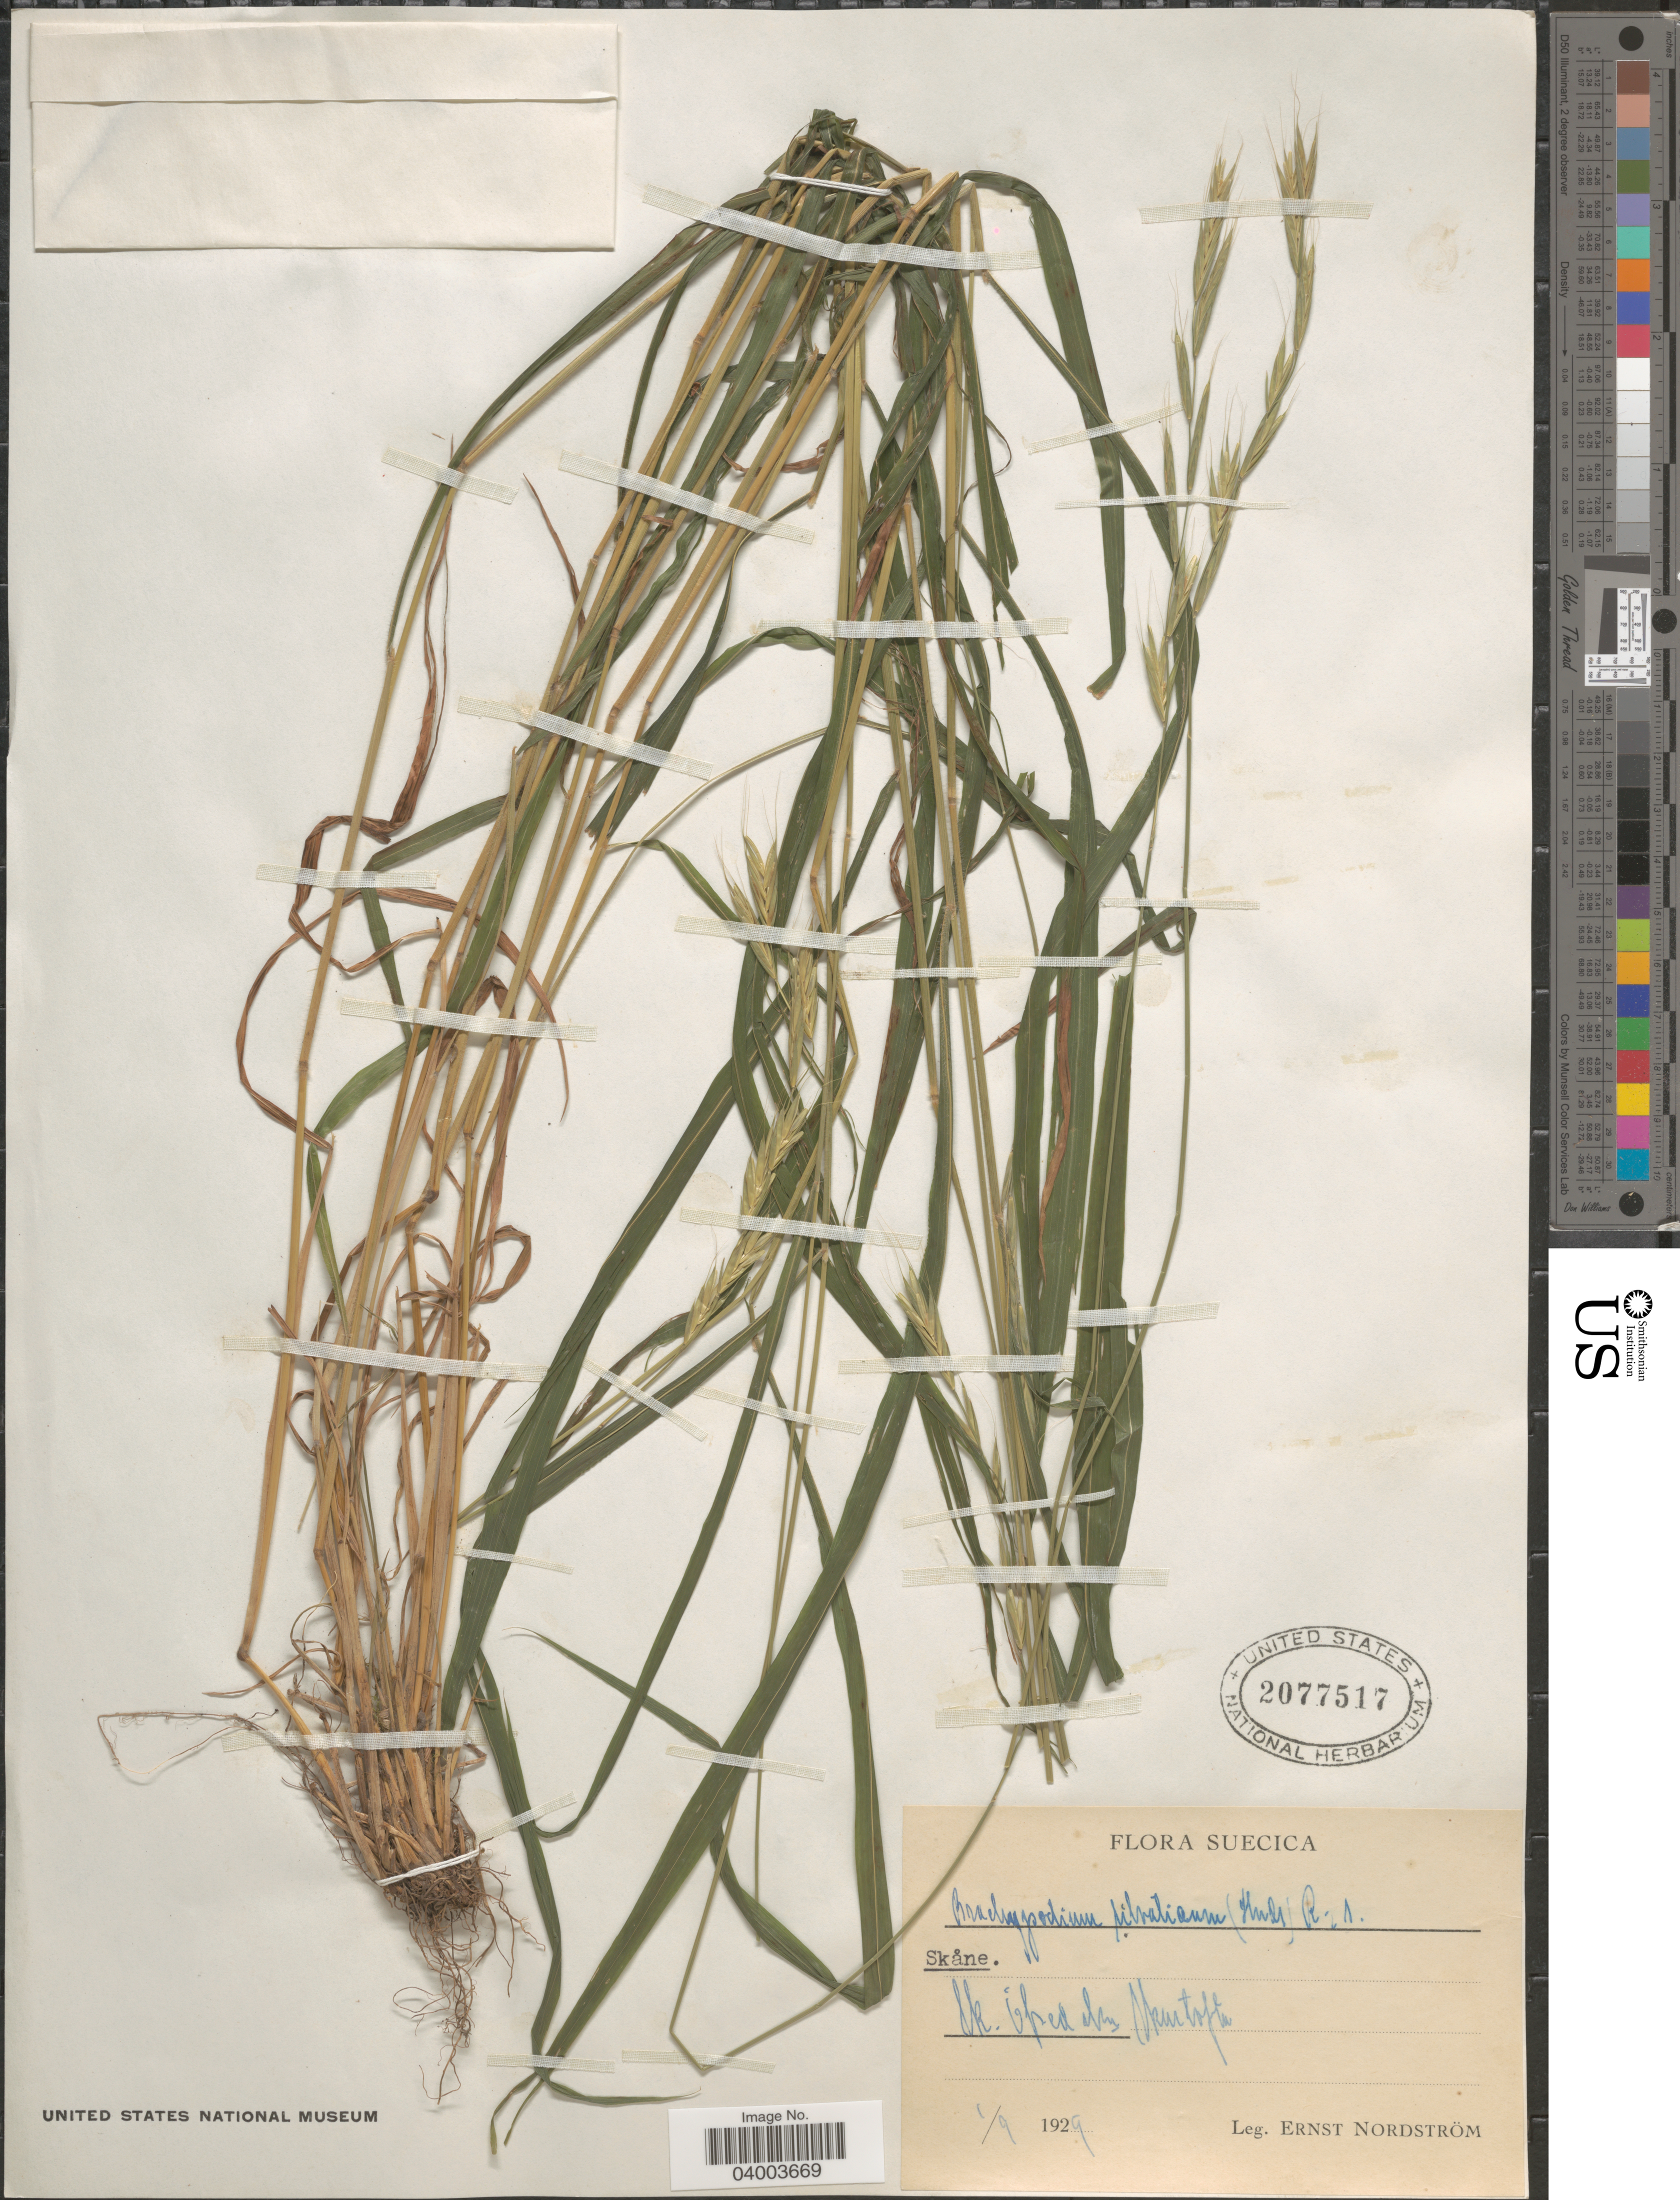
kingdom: Plantae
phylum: Tracheophyta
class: Liliopsida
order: Poales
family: Poaceae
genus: Brachypodium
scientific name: Brachypodium sylvaticum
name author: (Huds.) P. Beauv.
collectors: E. Nordström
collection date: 1929-09-01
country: Sweden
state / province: Skåne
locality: Suecica. Skåne. Sk. Öved skn. Skartofta.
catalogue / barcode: US 2077517